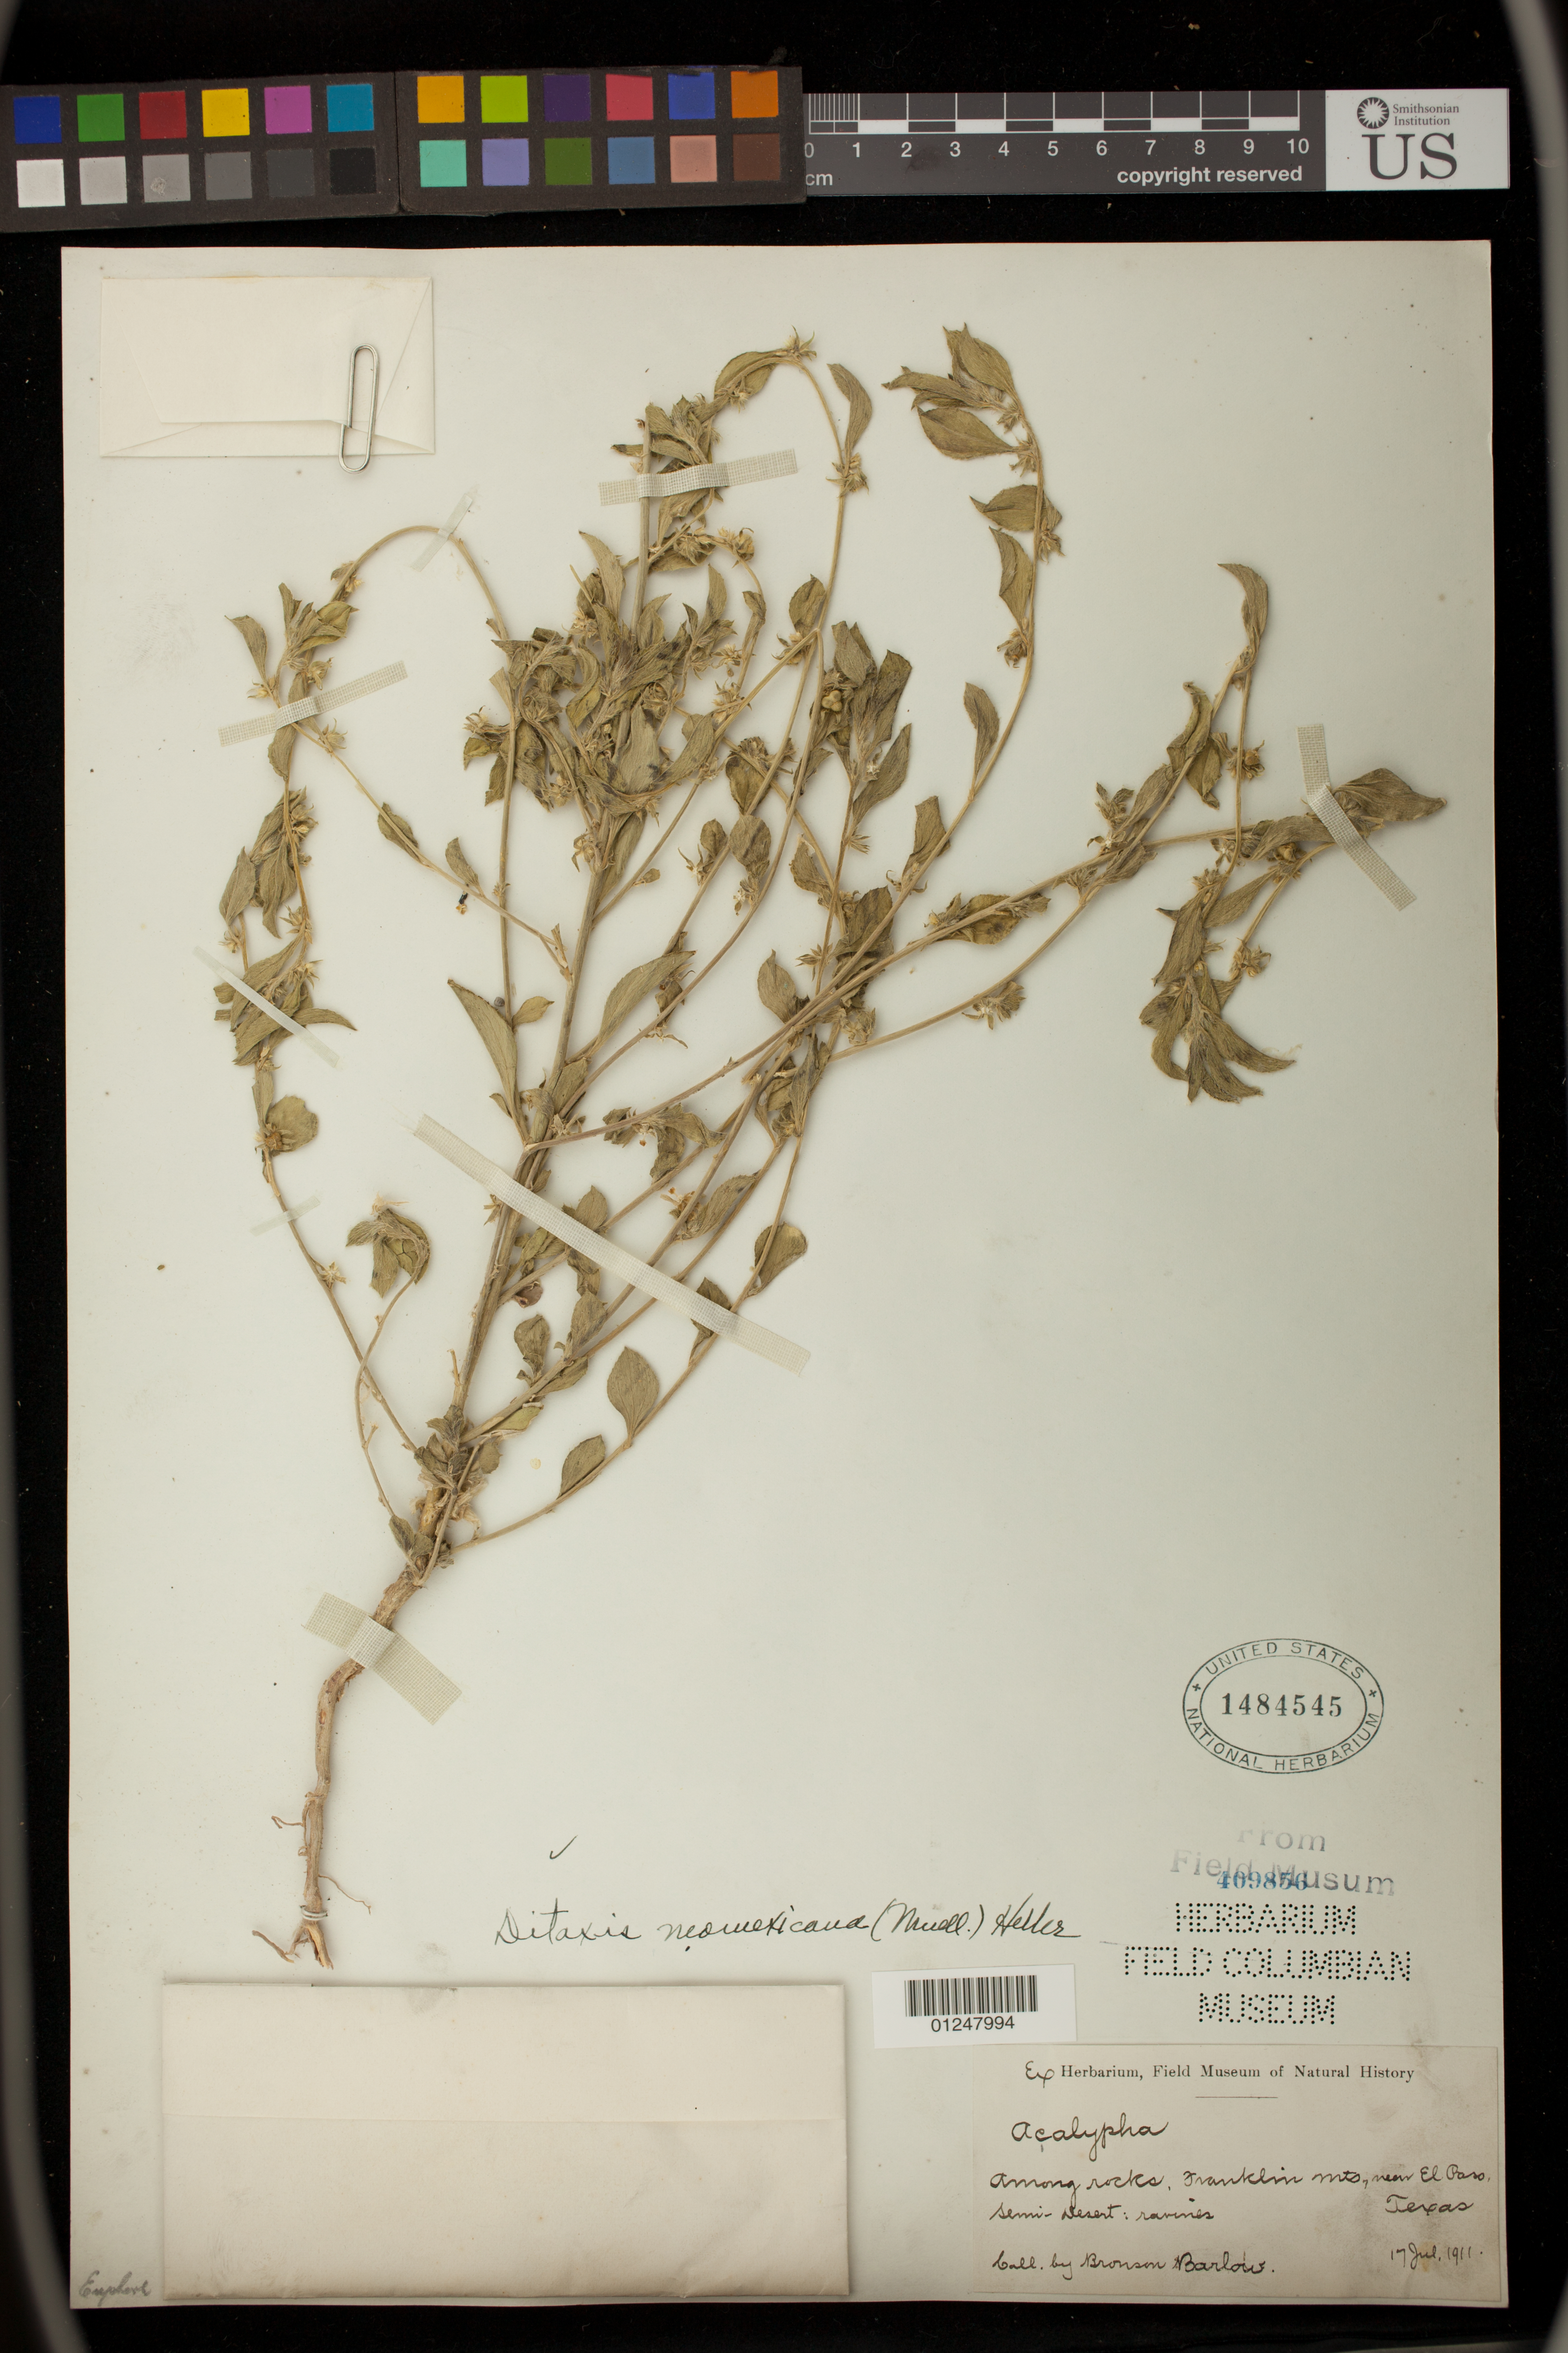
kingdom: Plantae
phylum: Tracheophyta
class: Magnoliopsida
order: Malpighiales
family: Euphorbiaceae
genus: Argythamnia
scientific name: Argythamnia serrata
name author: (Torr.) Müll. Arg.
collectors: Barlow, B.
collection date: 1911-07-17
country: United States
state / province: Texas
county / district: El Paso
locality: Franklin Mts., near El Paso Semi desert: ravines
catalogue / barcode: US 1484545